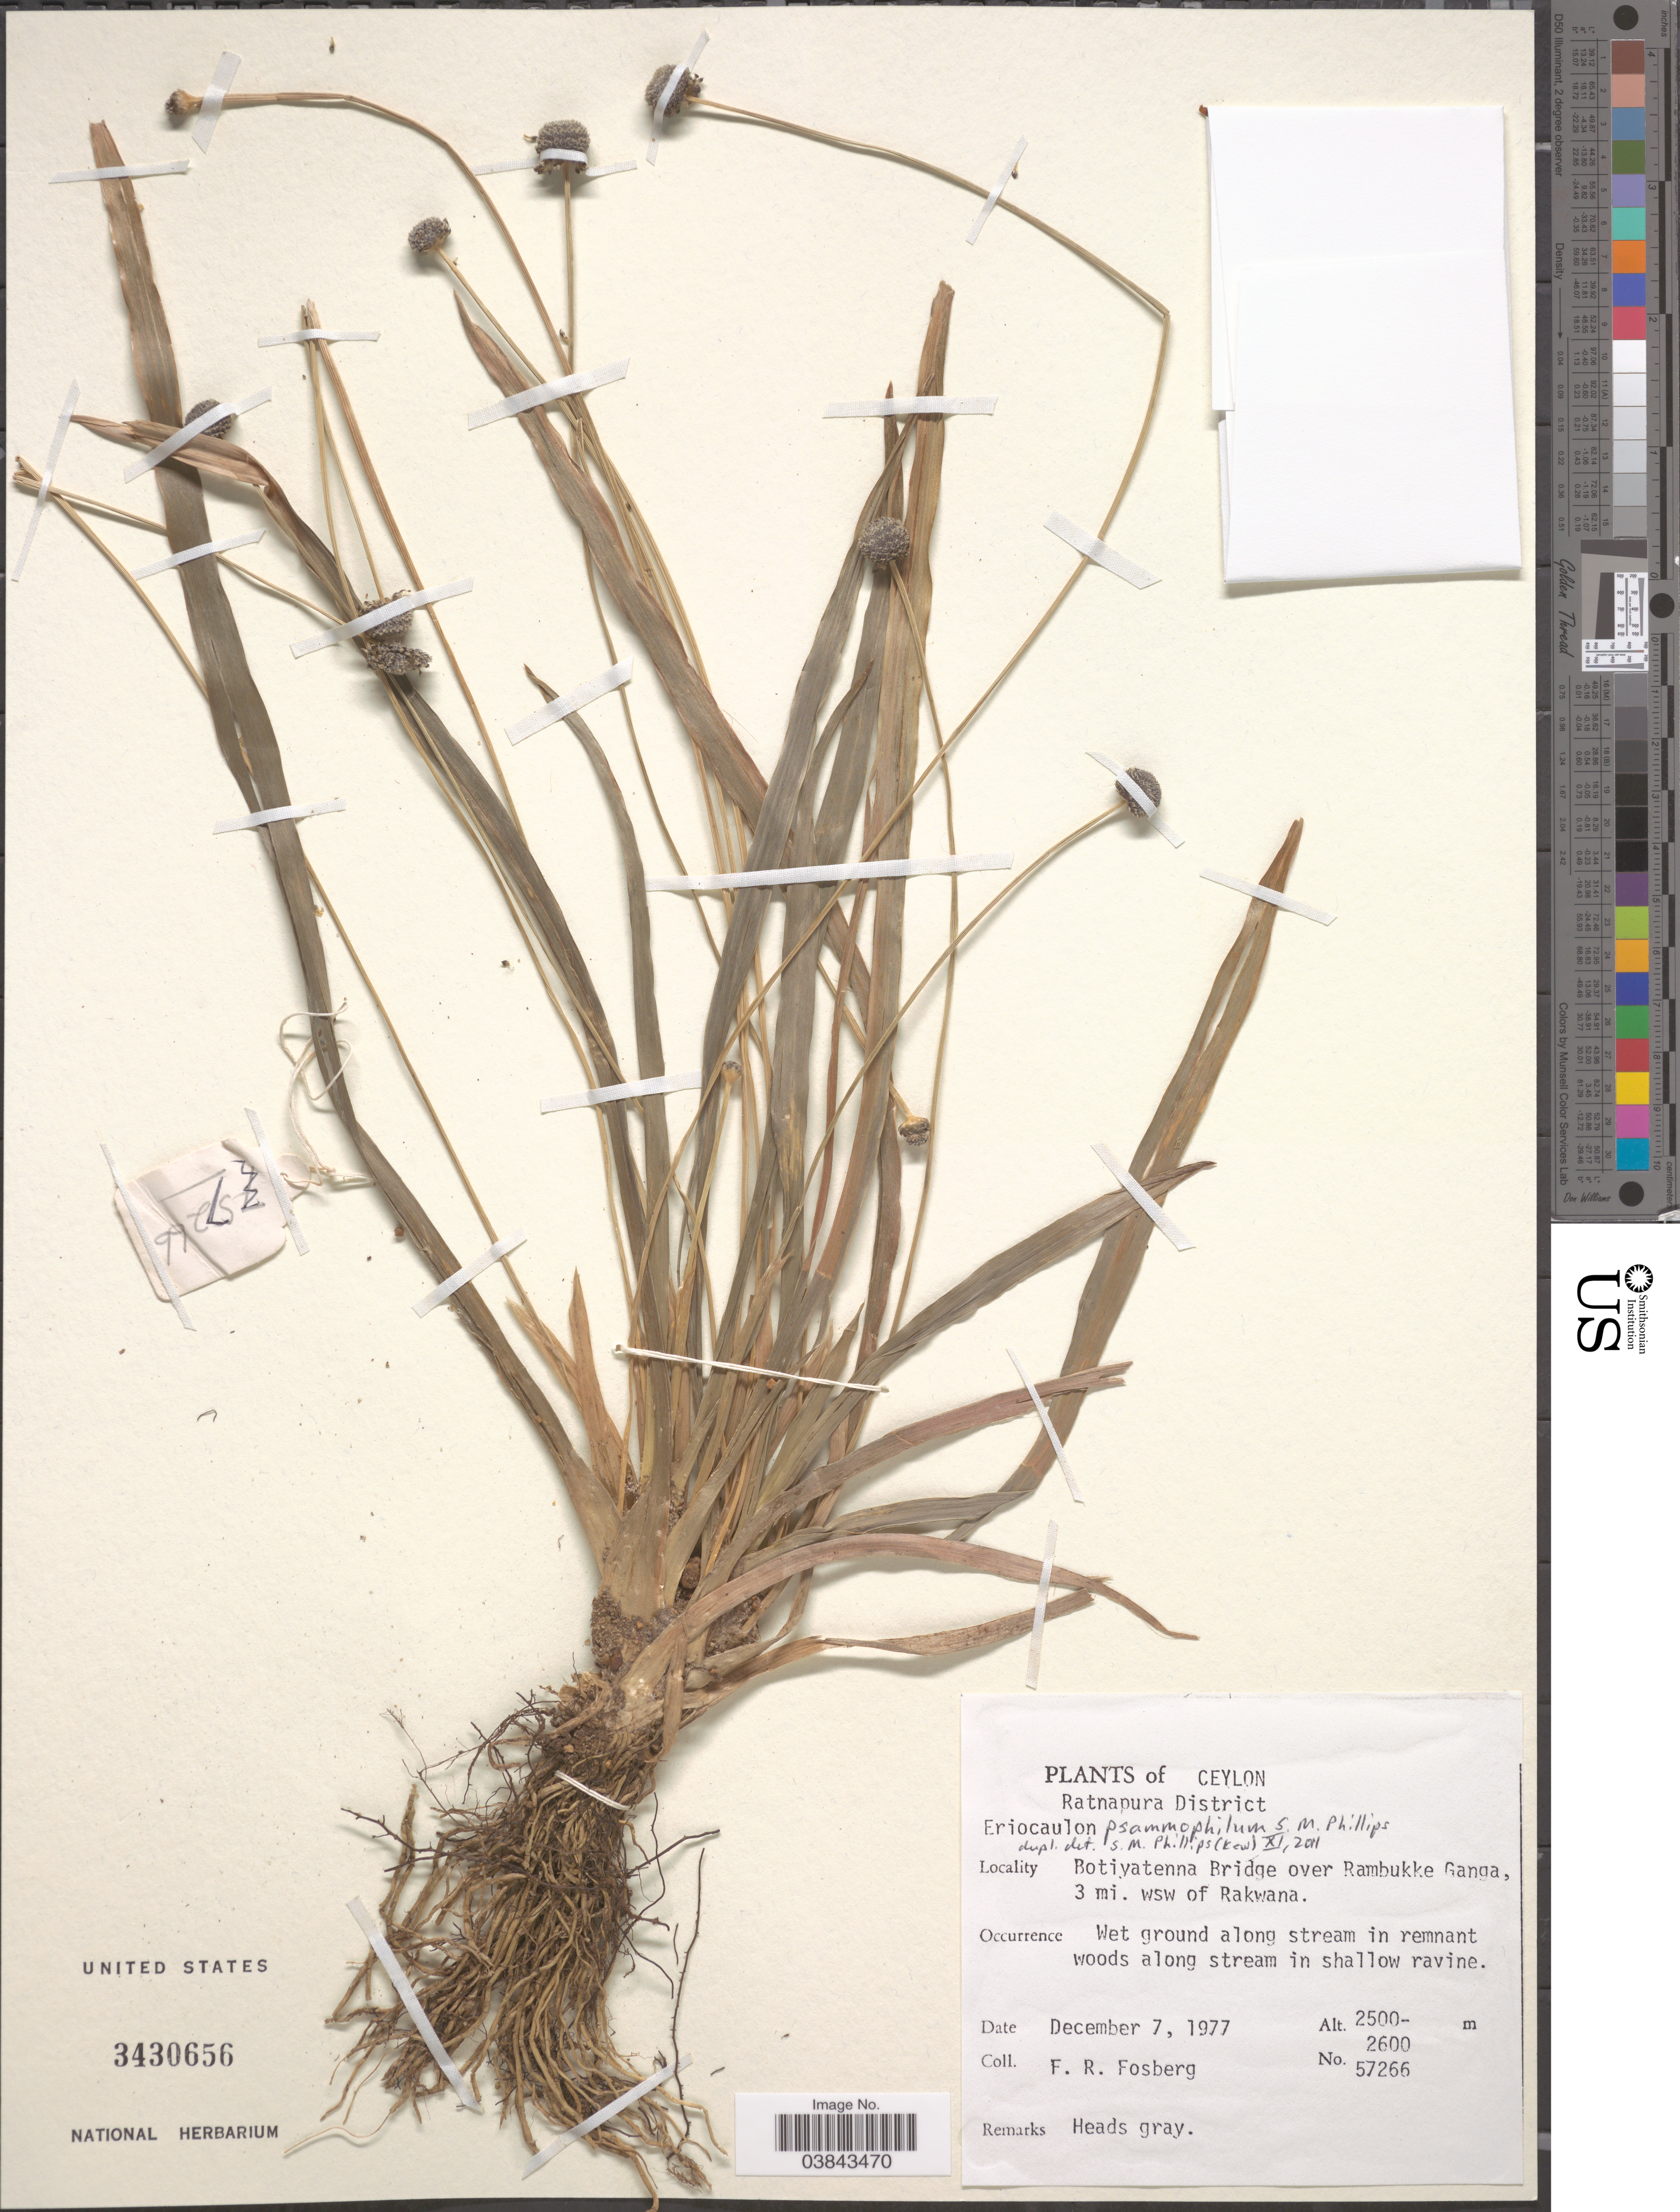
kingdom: Plantae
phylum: Tracheophyta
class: Liliopsida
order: Poales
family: Eriocaulaceae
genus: Eriocaulon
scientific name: Eriocaulon psammophilum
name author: S.M. Phillips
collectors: F. R. Fosberg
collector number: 57266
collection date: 1977-12-07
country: Sri Lanka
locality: Ceylon. Ratnapura District. Botiyatenna Bridge over Rambukke Ganga, 3 mi. wsw of Rakwana.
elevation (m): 2500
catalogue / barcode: US 3430656